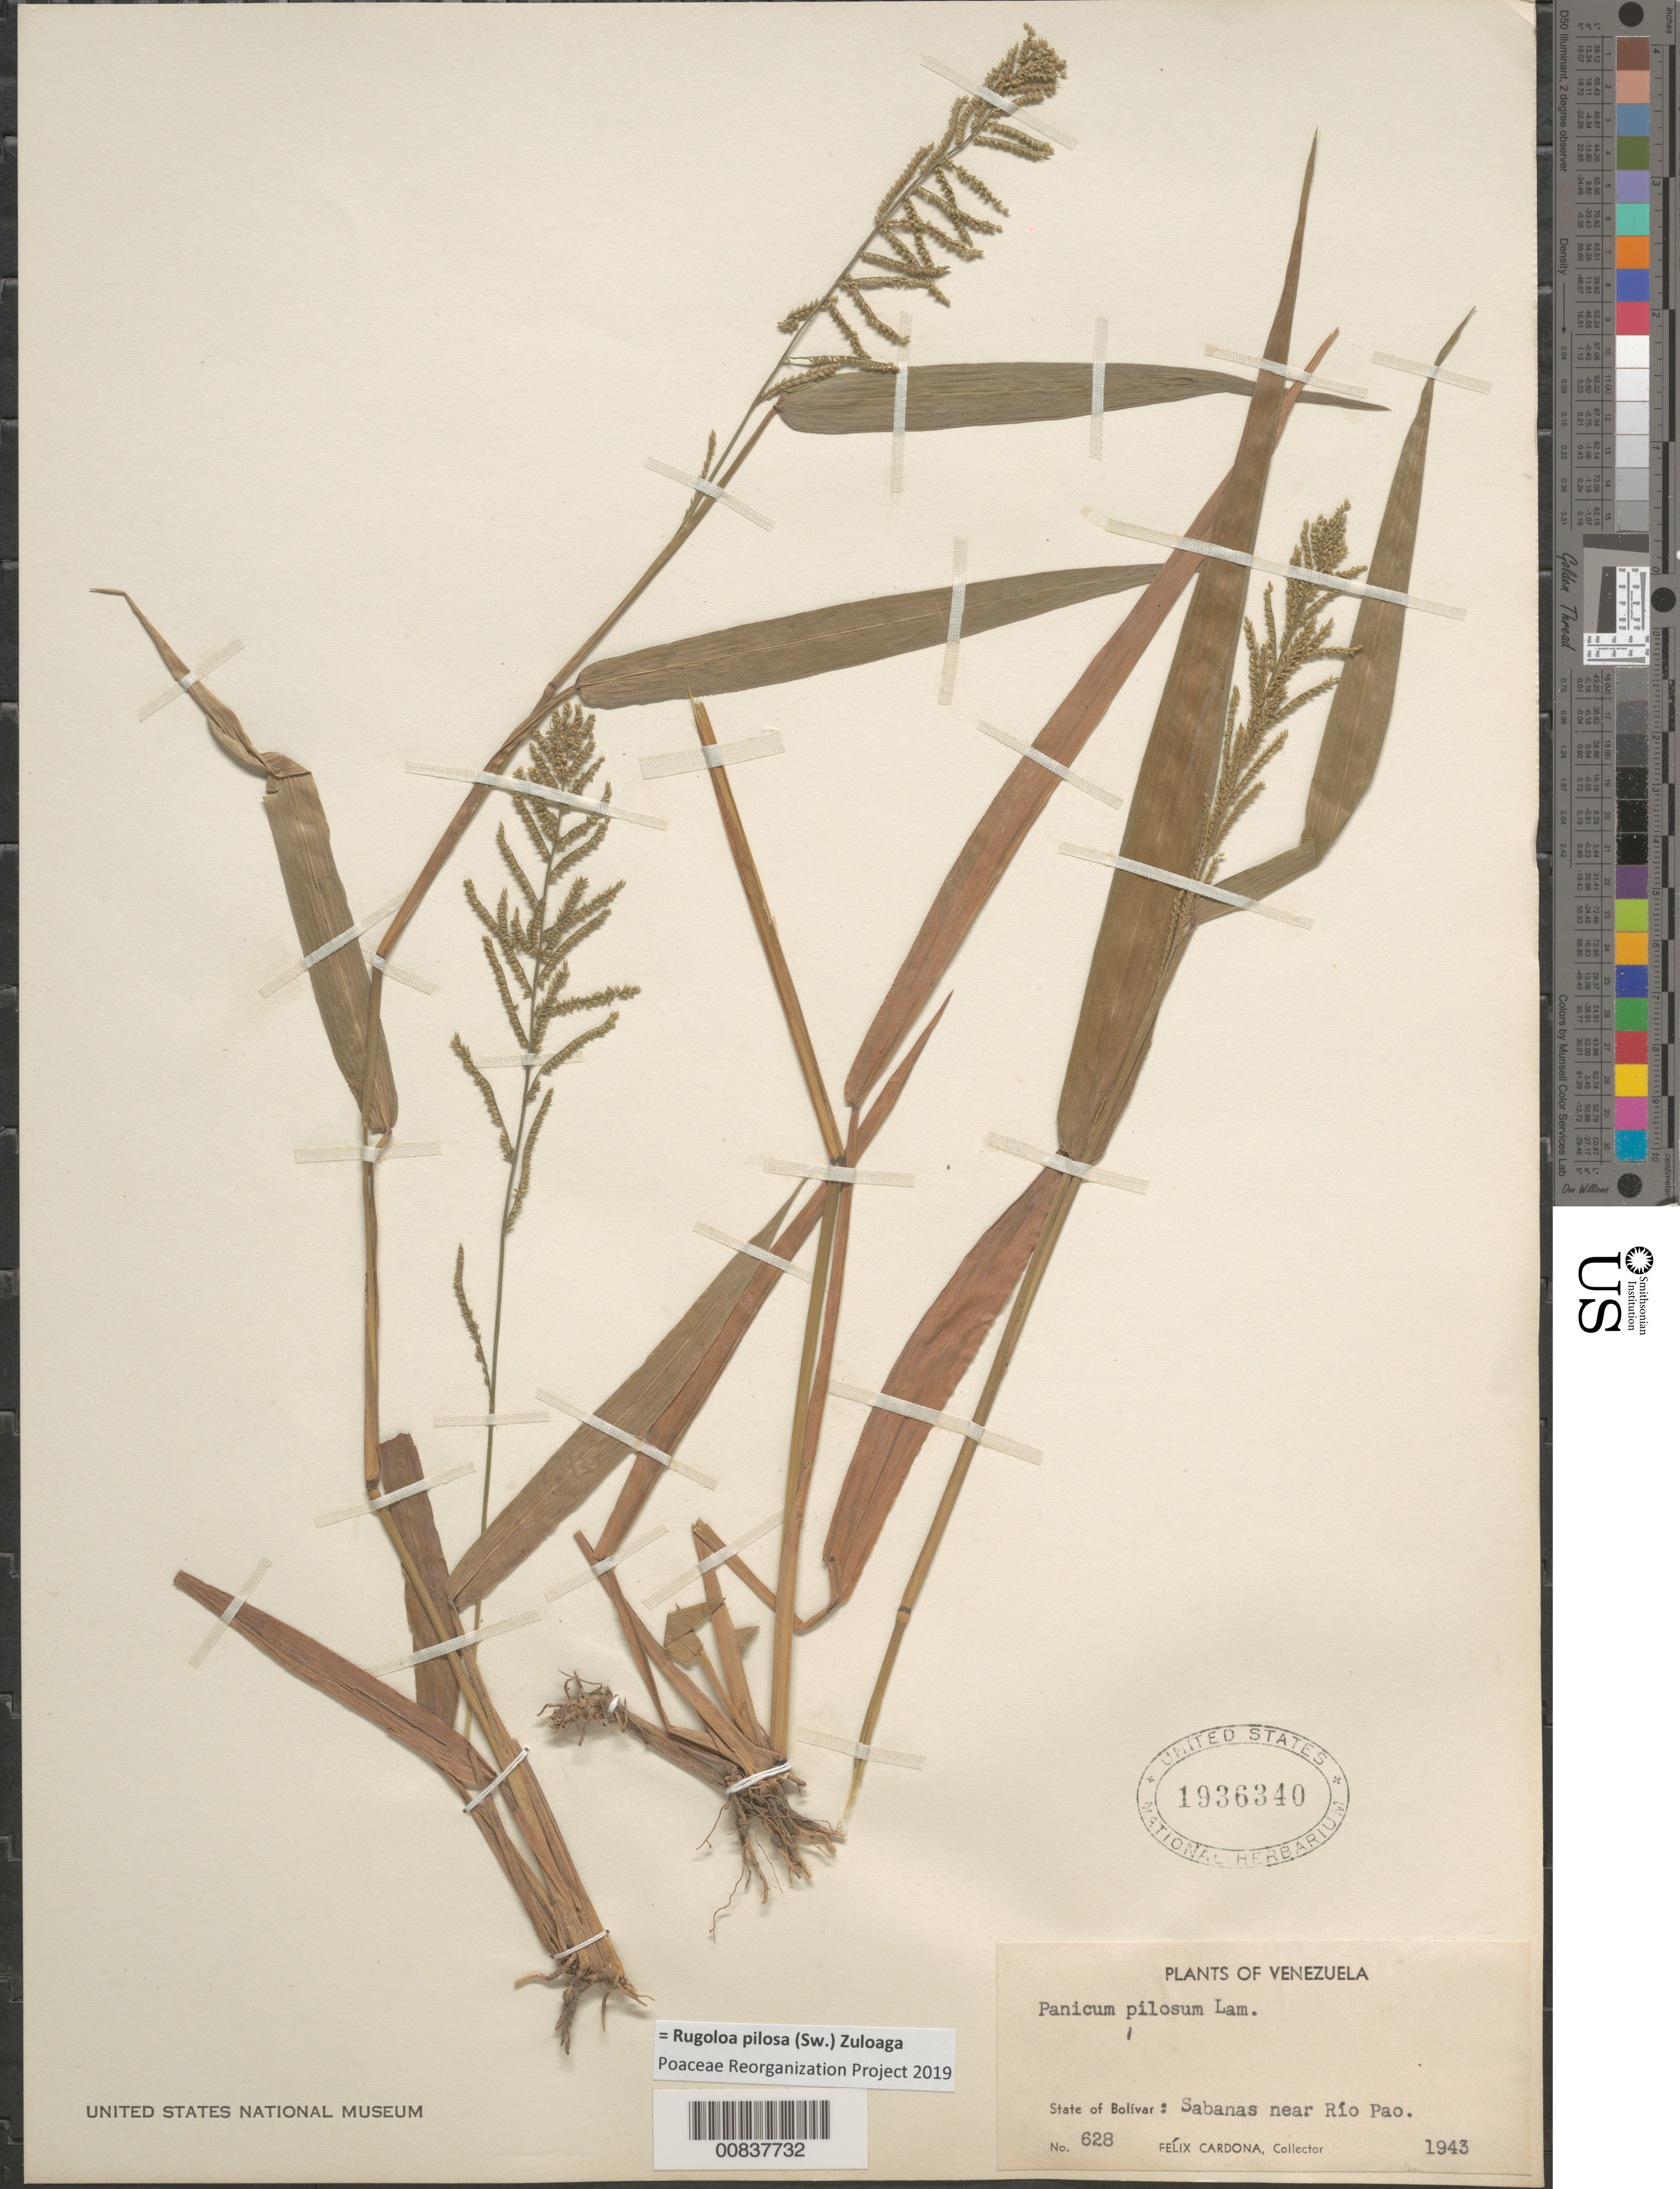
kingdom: Plantae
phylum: Tracheophyta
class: Liliopsida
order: Poales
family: Poaceae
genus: Panicum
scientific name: Panicum pilosum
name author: Sw.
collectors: F. Cardona Puig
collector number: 628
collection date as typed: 1943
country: Venezuela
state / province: Bolívar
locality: Río Pao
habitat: Savanna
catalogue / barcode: US 1936340